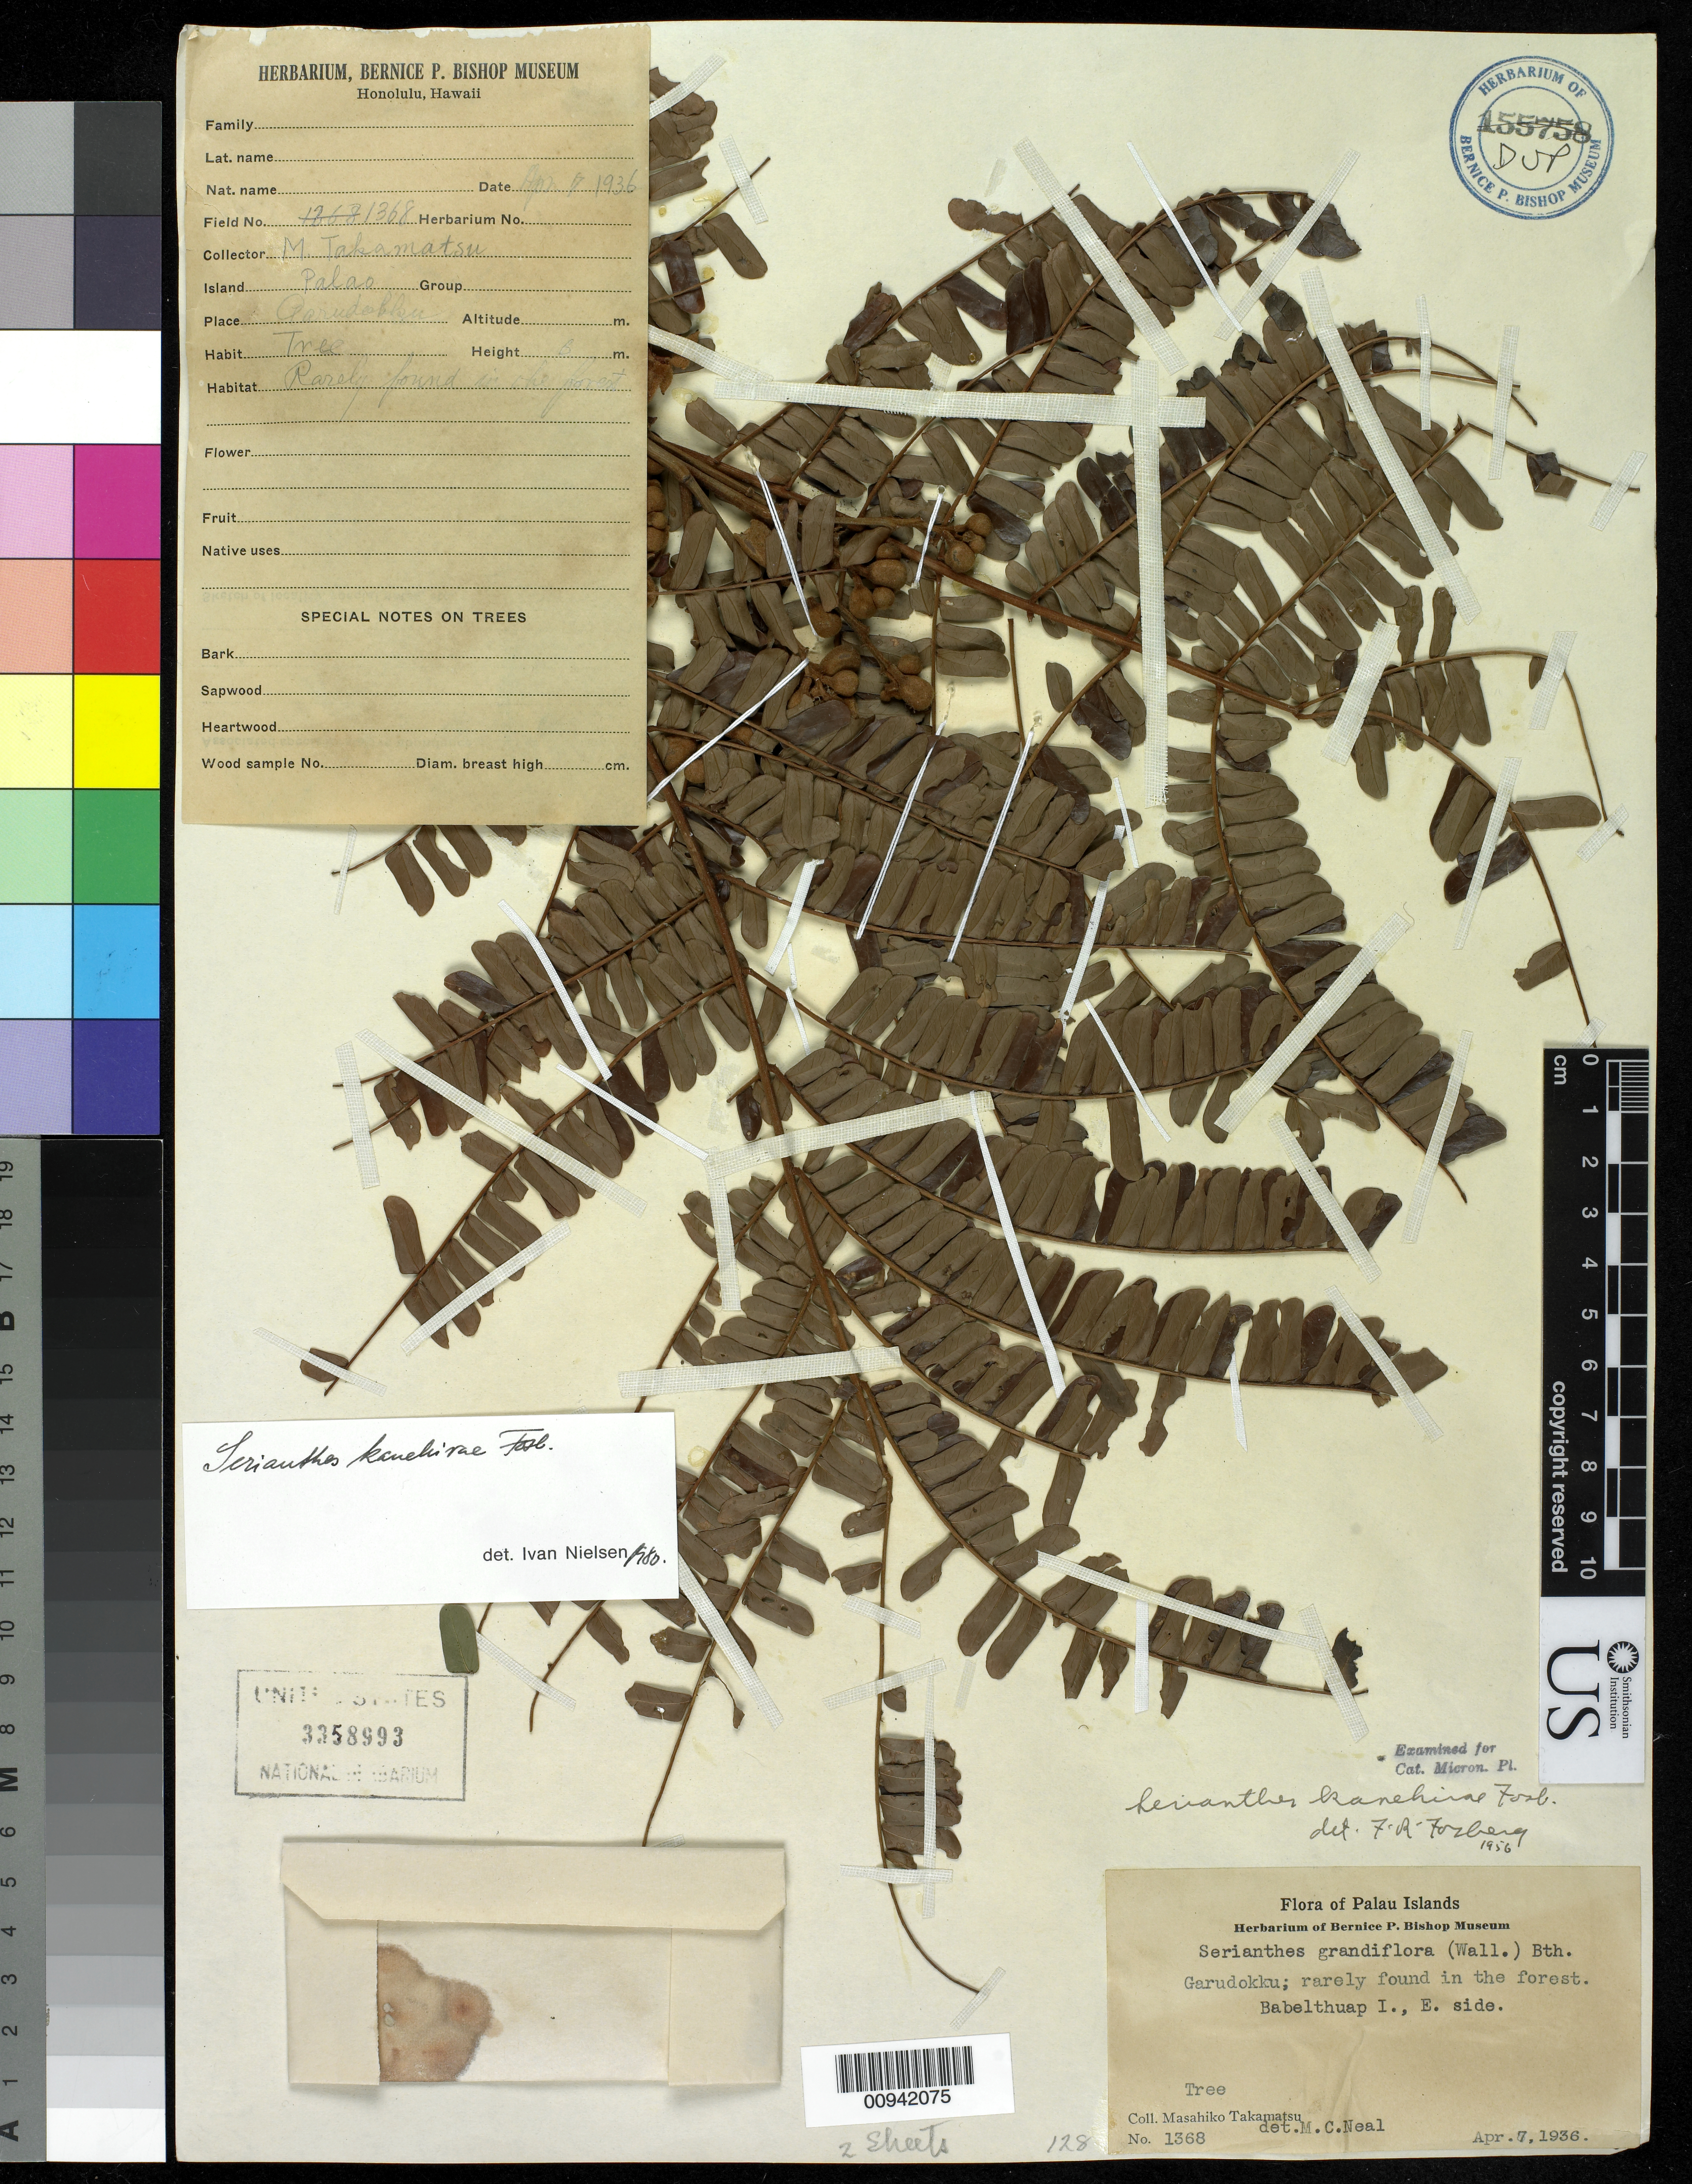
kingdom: Plantae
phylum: Tracheophyta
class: Magnoliopsida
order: Fabales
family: Fabaceae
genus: Serianthes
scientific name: Serianthes kanehirae var. kanehirae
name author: Fosberg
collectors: M. Takamatsu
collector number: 1368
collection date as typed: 07 Apr 1936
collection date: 1936-04-07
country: Palau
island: Babeldaob [Babelthuap]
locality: Garudokku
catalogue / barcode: US 3358993